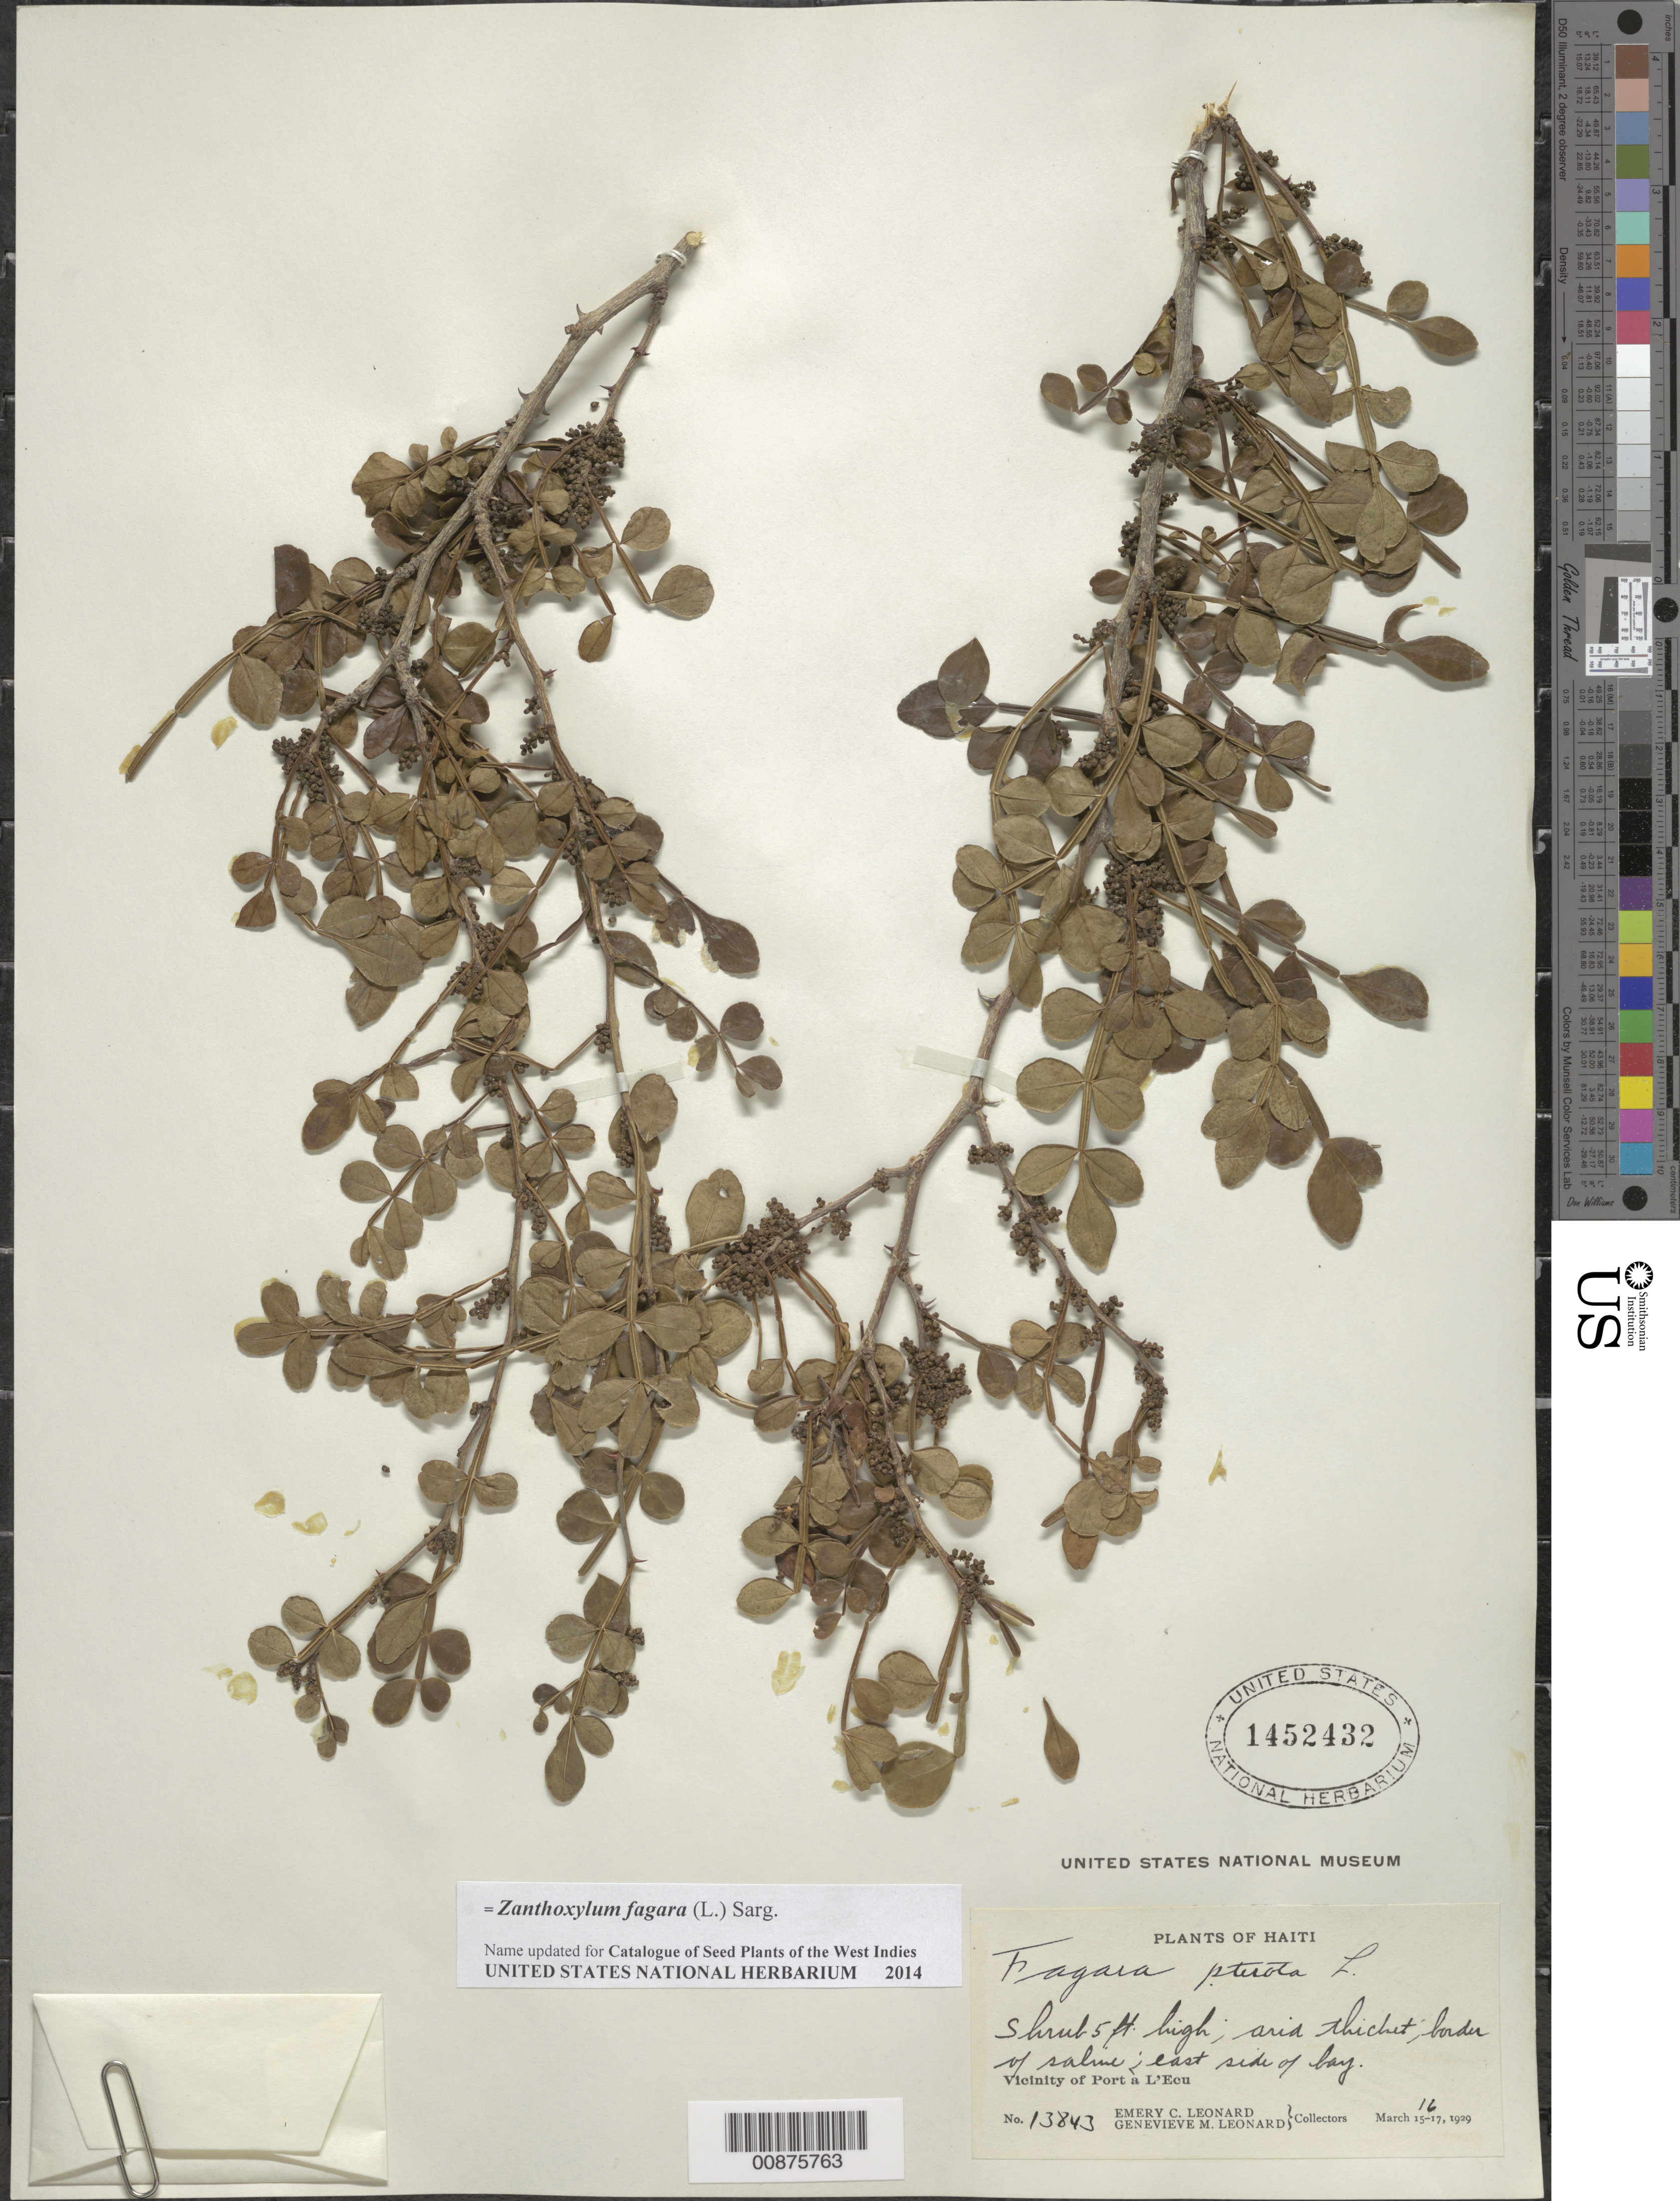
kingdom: Plantae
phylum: Tracheophyta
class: Magnoliopsida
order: Sapindales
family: Rutaceae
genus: Zanthoxylum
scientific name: Zanthoxylum fagara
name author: (L.) Sarg.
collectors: E. C. Leonard & G. M. Leonard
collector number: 13843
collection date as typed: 16 Mar 1929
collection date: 1929-03-16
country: Haiti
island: Hispaniola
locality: Vicinity of Port L'Ecu, east side of bay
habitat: Arid thicket, border of saline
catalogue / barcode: US 1452432